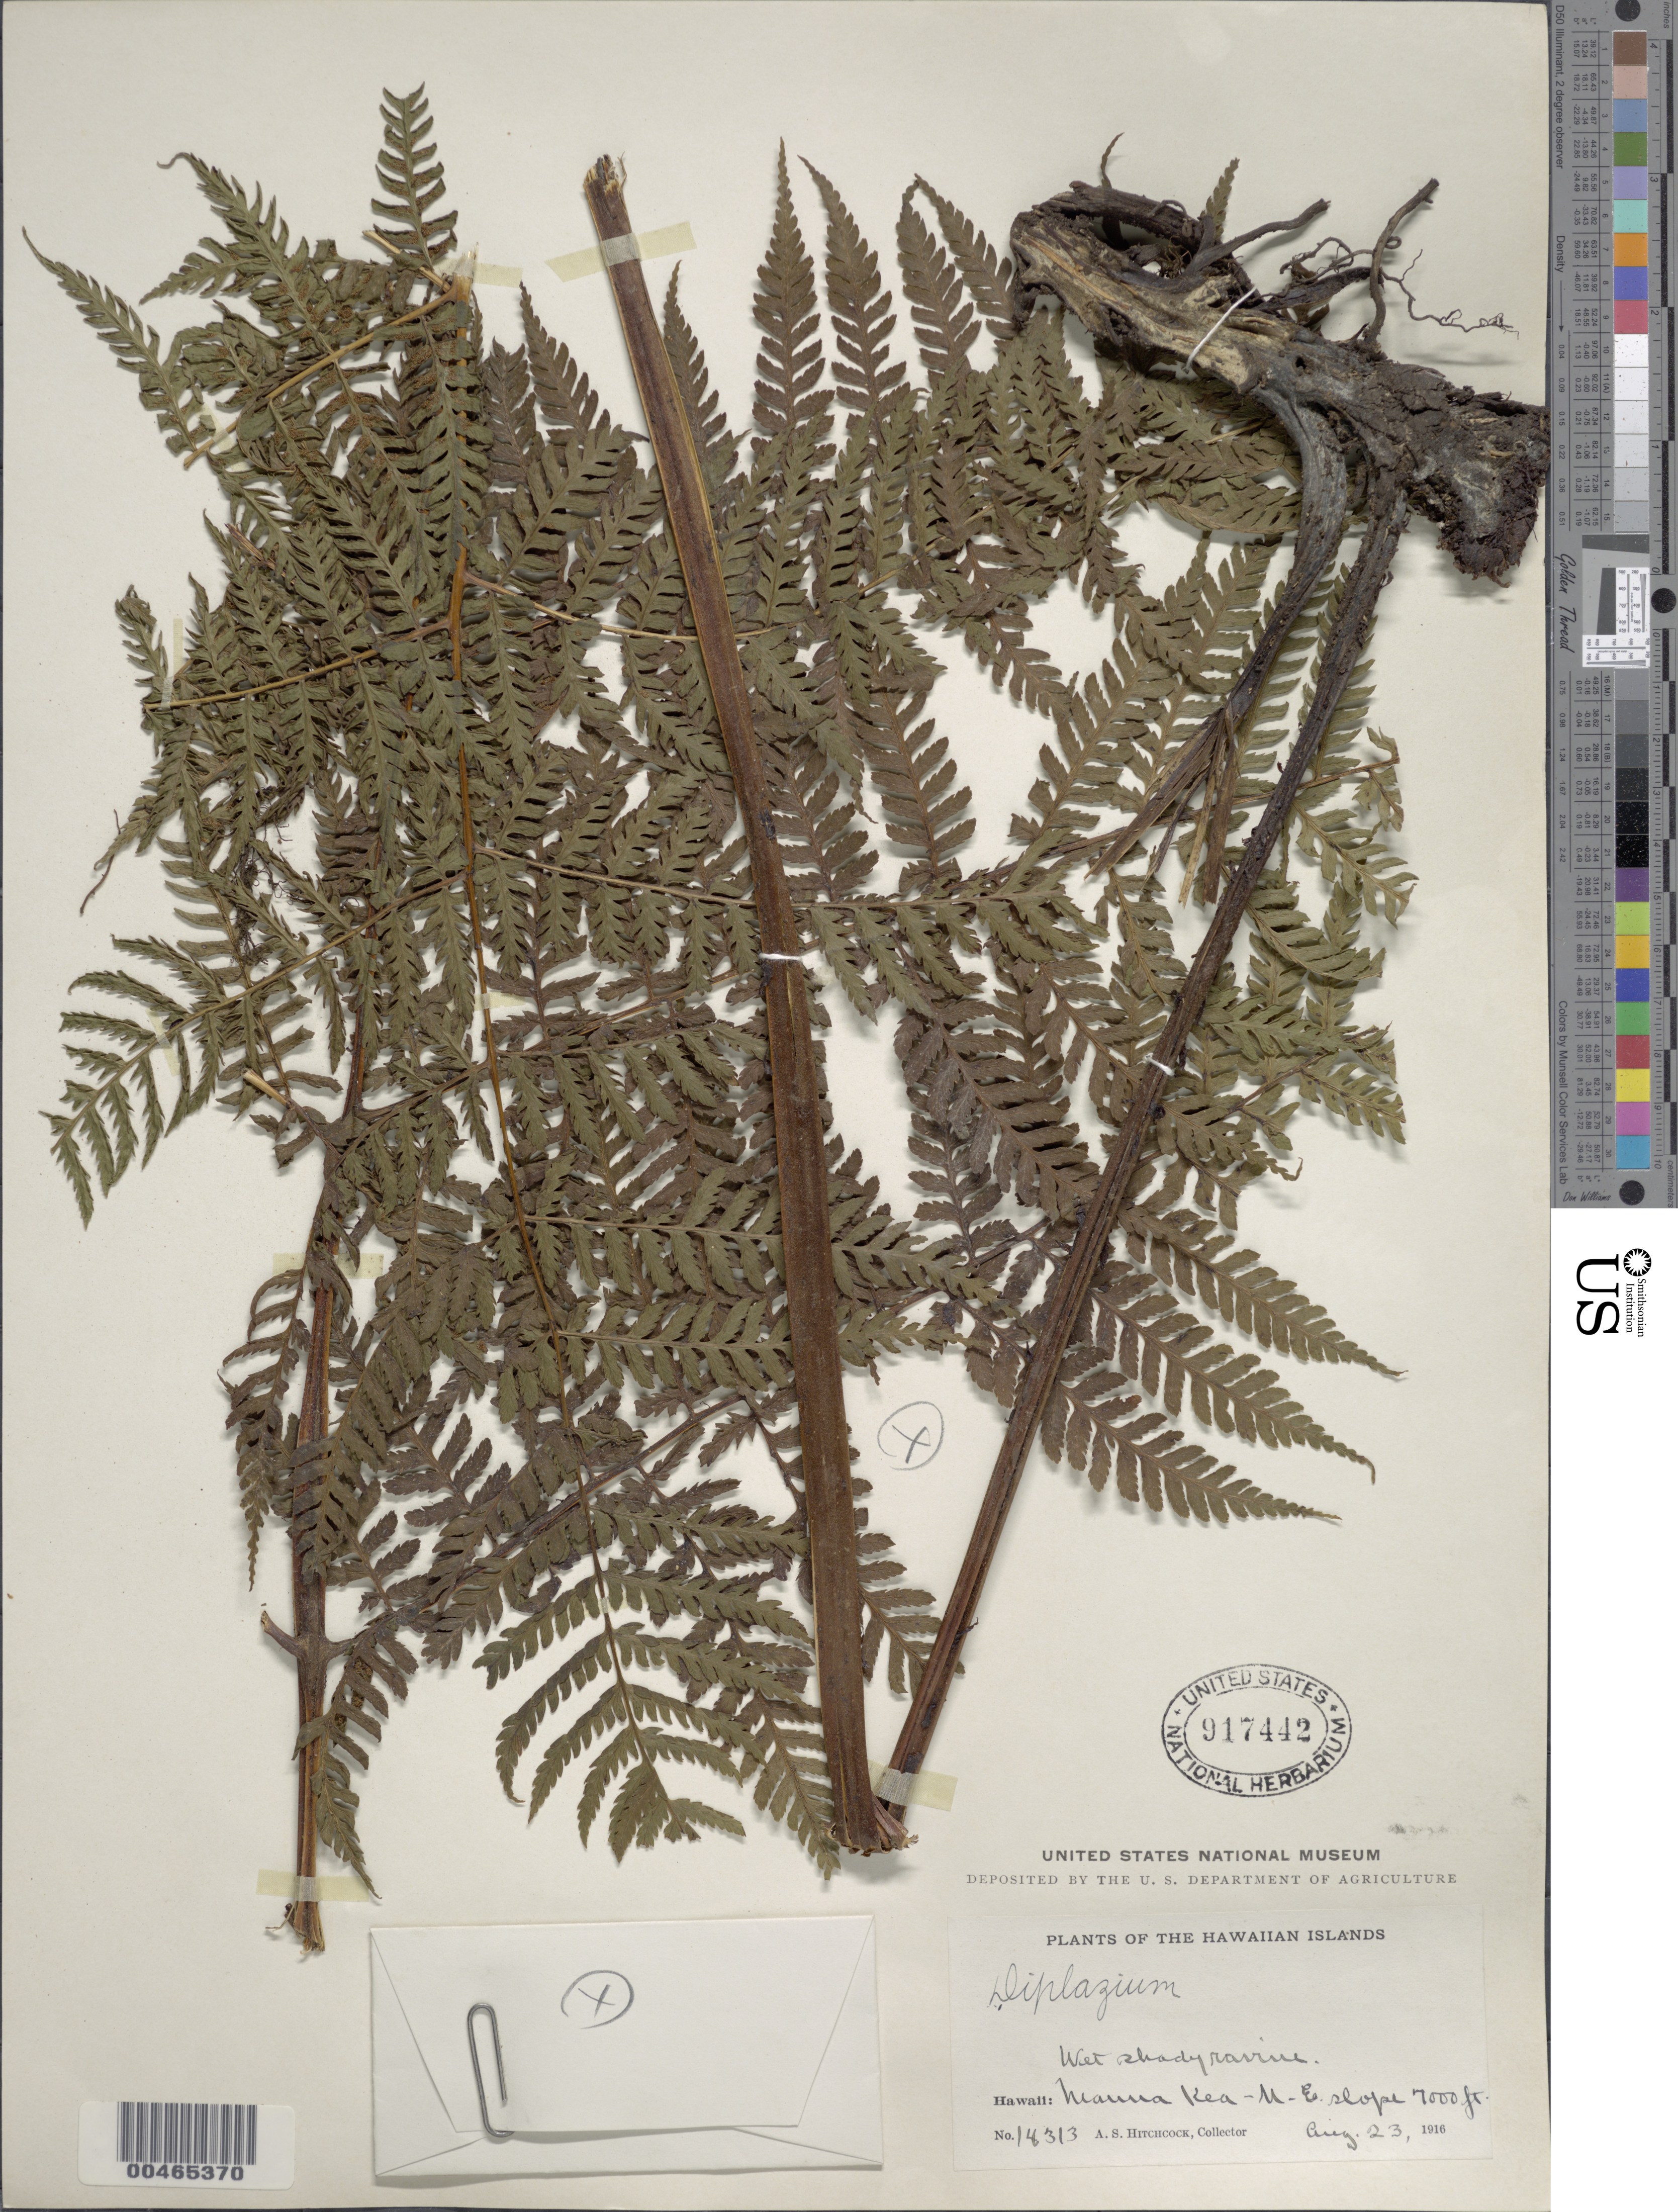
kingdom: Plantae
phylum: Tracheophyta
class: Polypodiopsida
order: Polypodiales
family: Athyriaceae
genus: Diplazium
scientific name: Diplazium sandwichianum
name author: (C. Presl) Diels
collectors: A. S. Hitchcock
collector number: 18313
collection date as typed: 23 Aug 1916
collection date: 1916-08-23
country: United States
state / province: Hawaii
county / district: Hawaii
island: Hawaii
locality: Mauna Kea, NE slope.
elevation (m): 2134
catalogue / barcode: US 917442